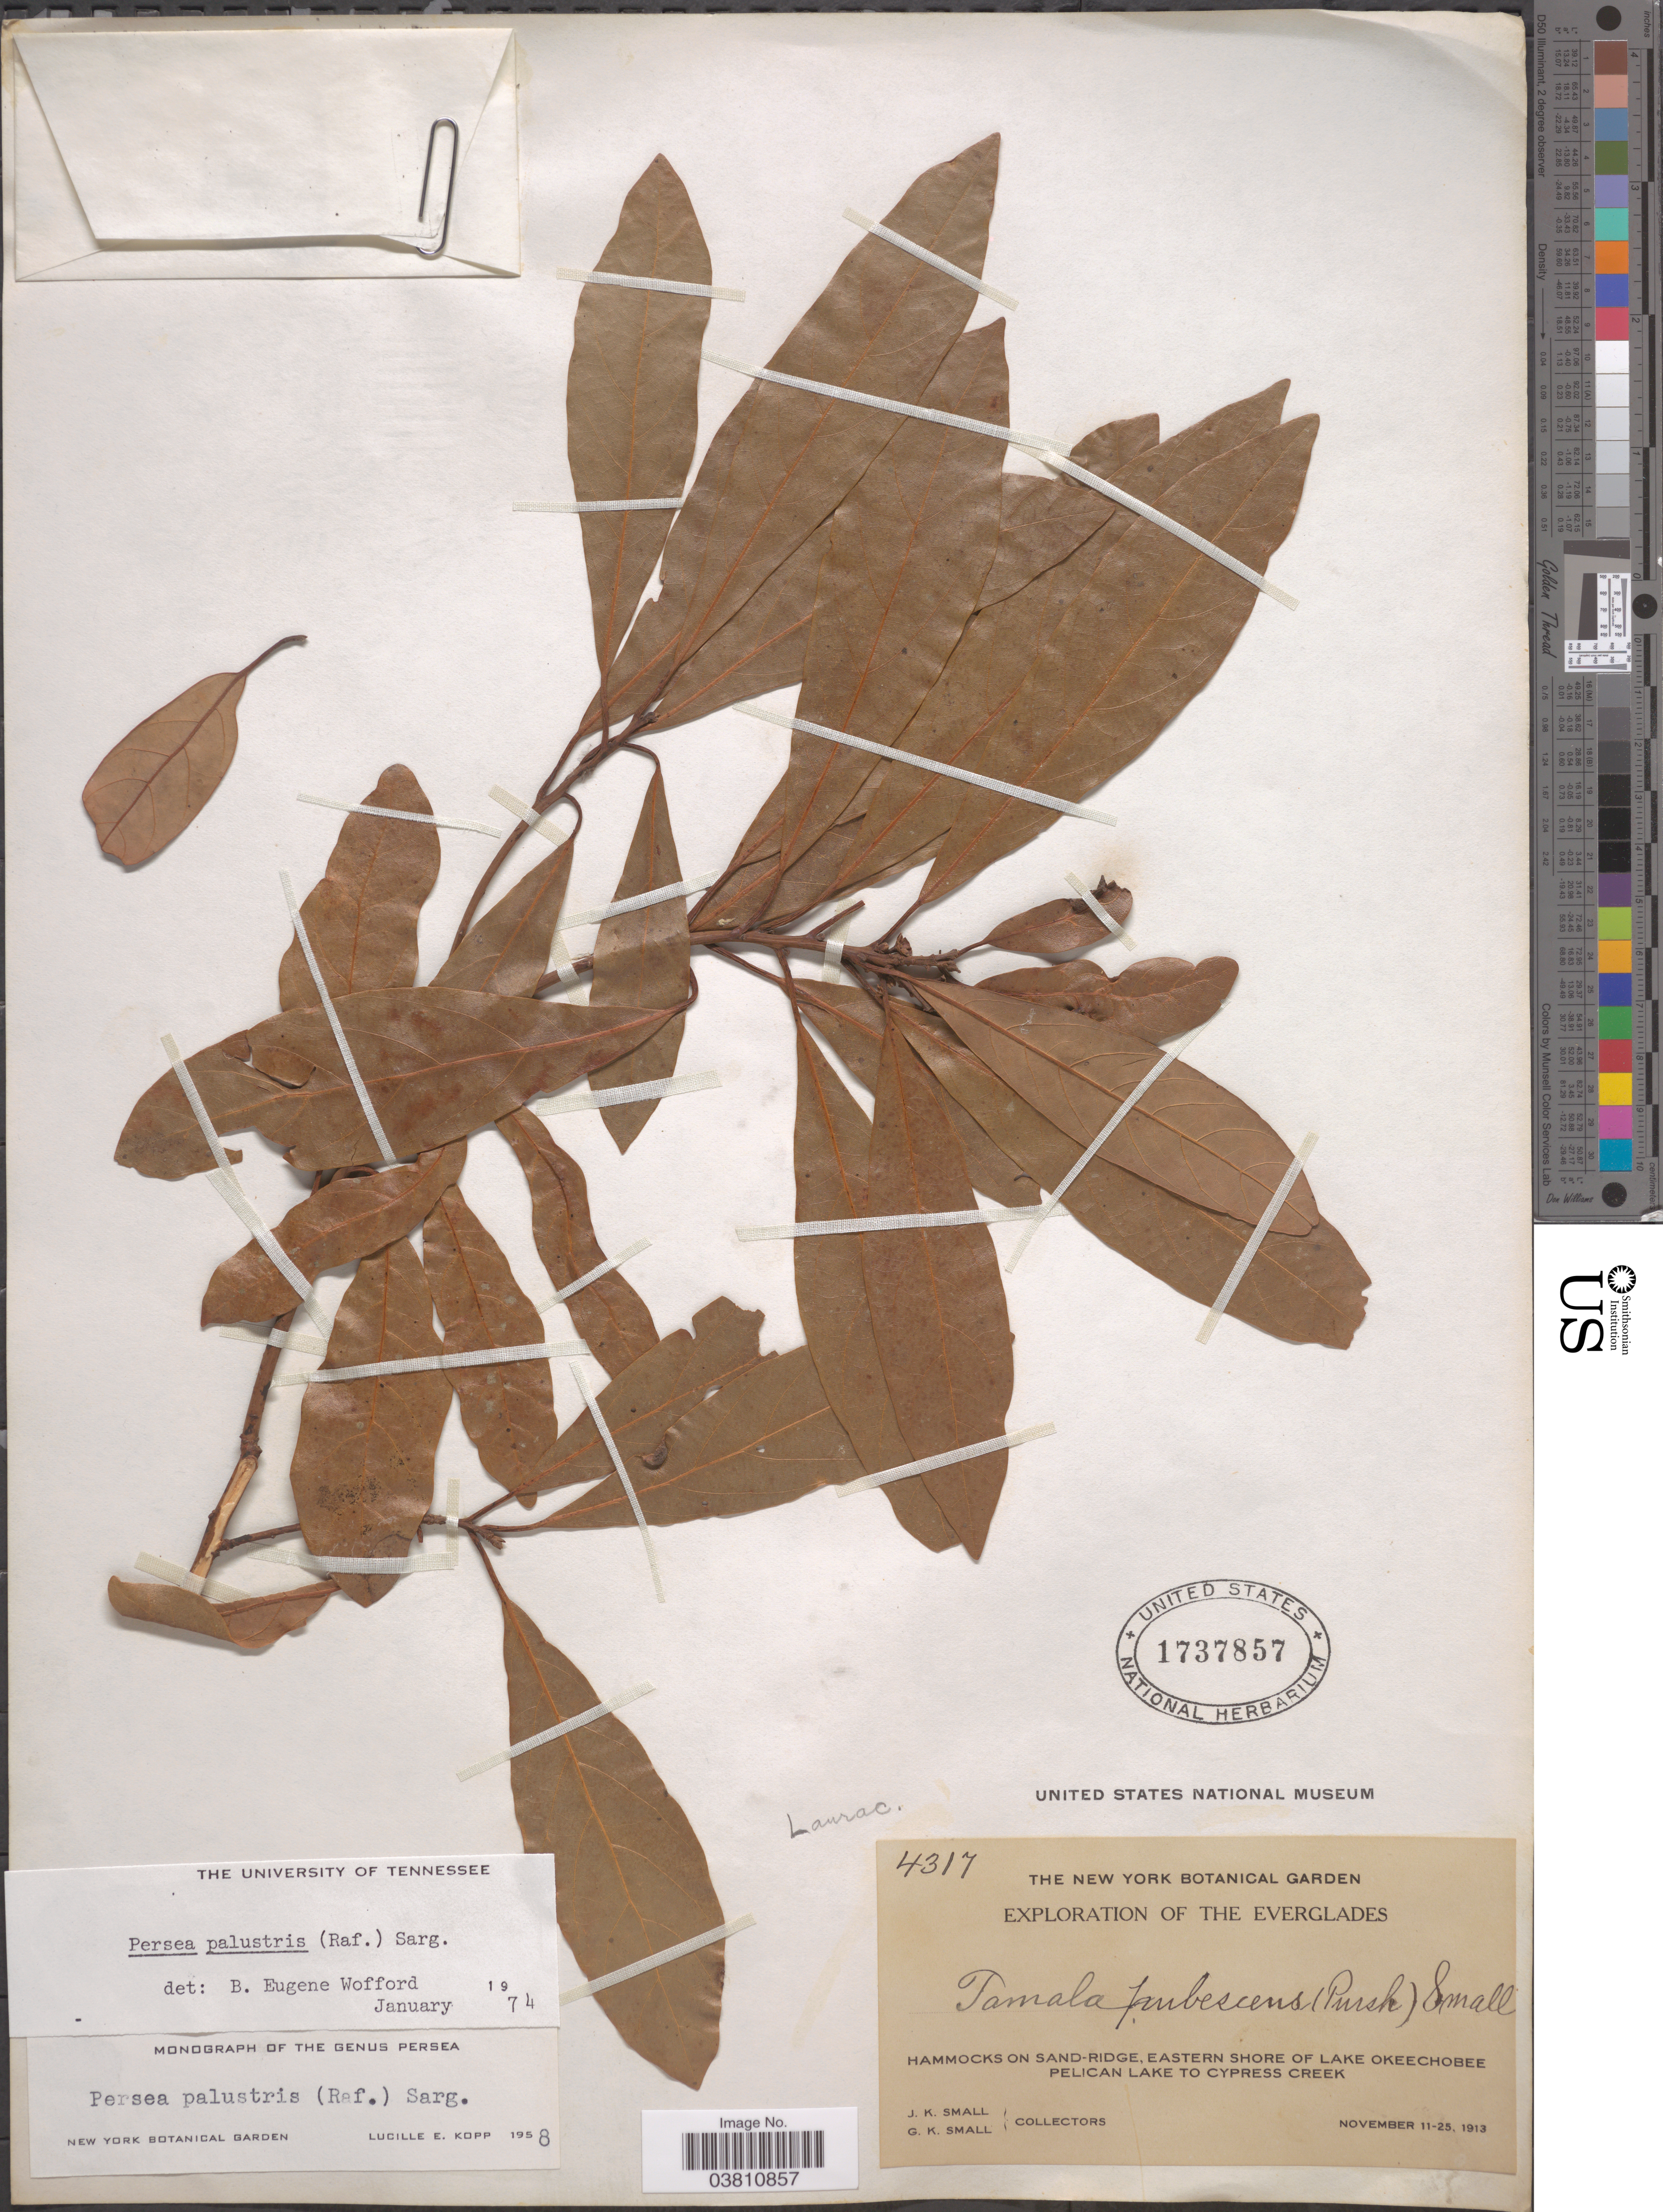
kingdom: Plantae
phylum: Tracheophyta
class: Magnoliopsida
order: Laurales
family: Lauraceae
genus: Persea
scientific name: Persea palustris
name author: (Raf.) Sarg.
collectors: J. K. Small & G. K. Small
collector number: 4317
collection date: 1913-11-11/1913-11-25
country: United States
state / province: Florida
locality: The Everglades. Hammocks on sand-ridge, Eastern shore of Lake Okeechobee. Pelican Lake to Cypress Creek.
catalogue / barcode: US 1737857